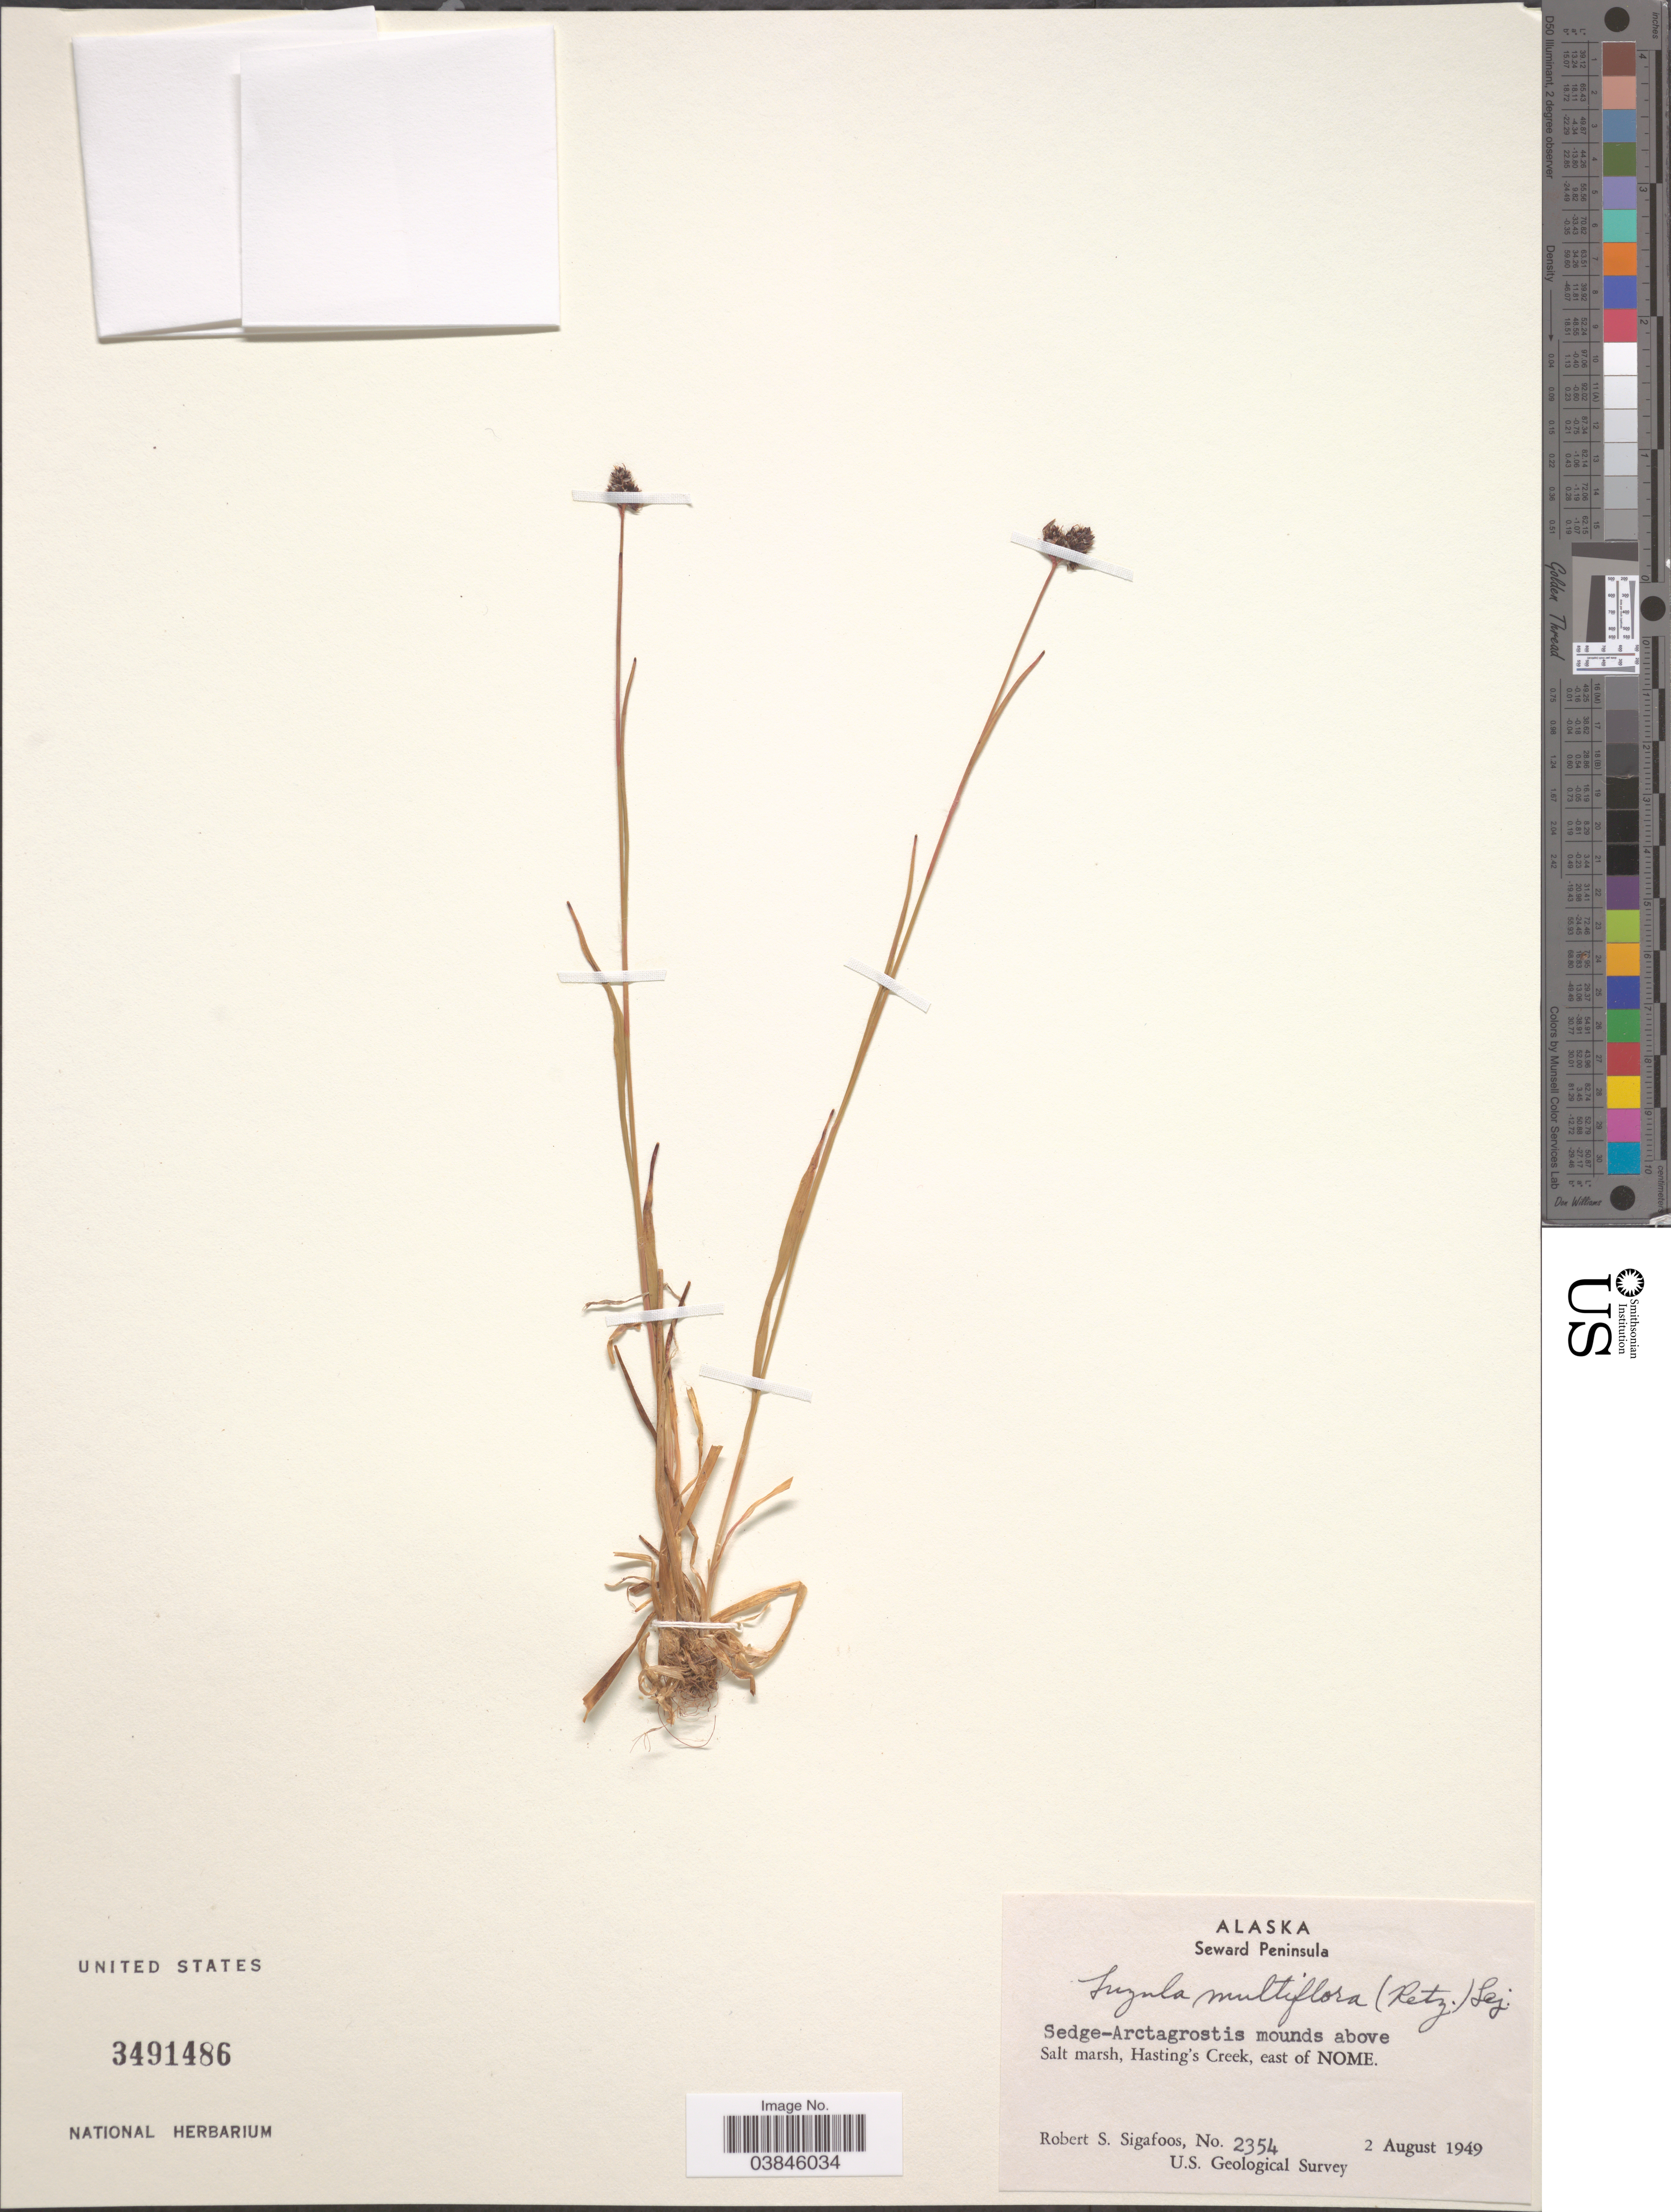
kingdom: Plantae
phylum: Tracheophyta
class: Liliopsida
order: Poales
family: Juncaceae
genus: Luzula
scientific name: Luzula multiflora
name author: (Ehrh.) Lej.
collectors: R. Sigafoos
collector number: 2354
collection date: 1949-08-02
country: United States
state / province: Alaska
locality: Seward Peninsula. Above Salt marsh, Hasting's Creek, east of Nome.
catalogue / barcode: US 3491486